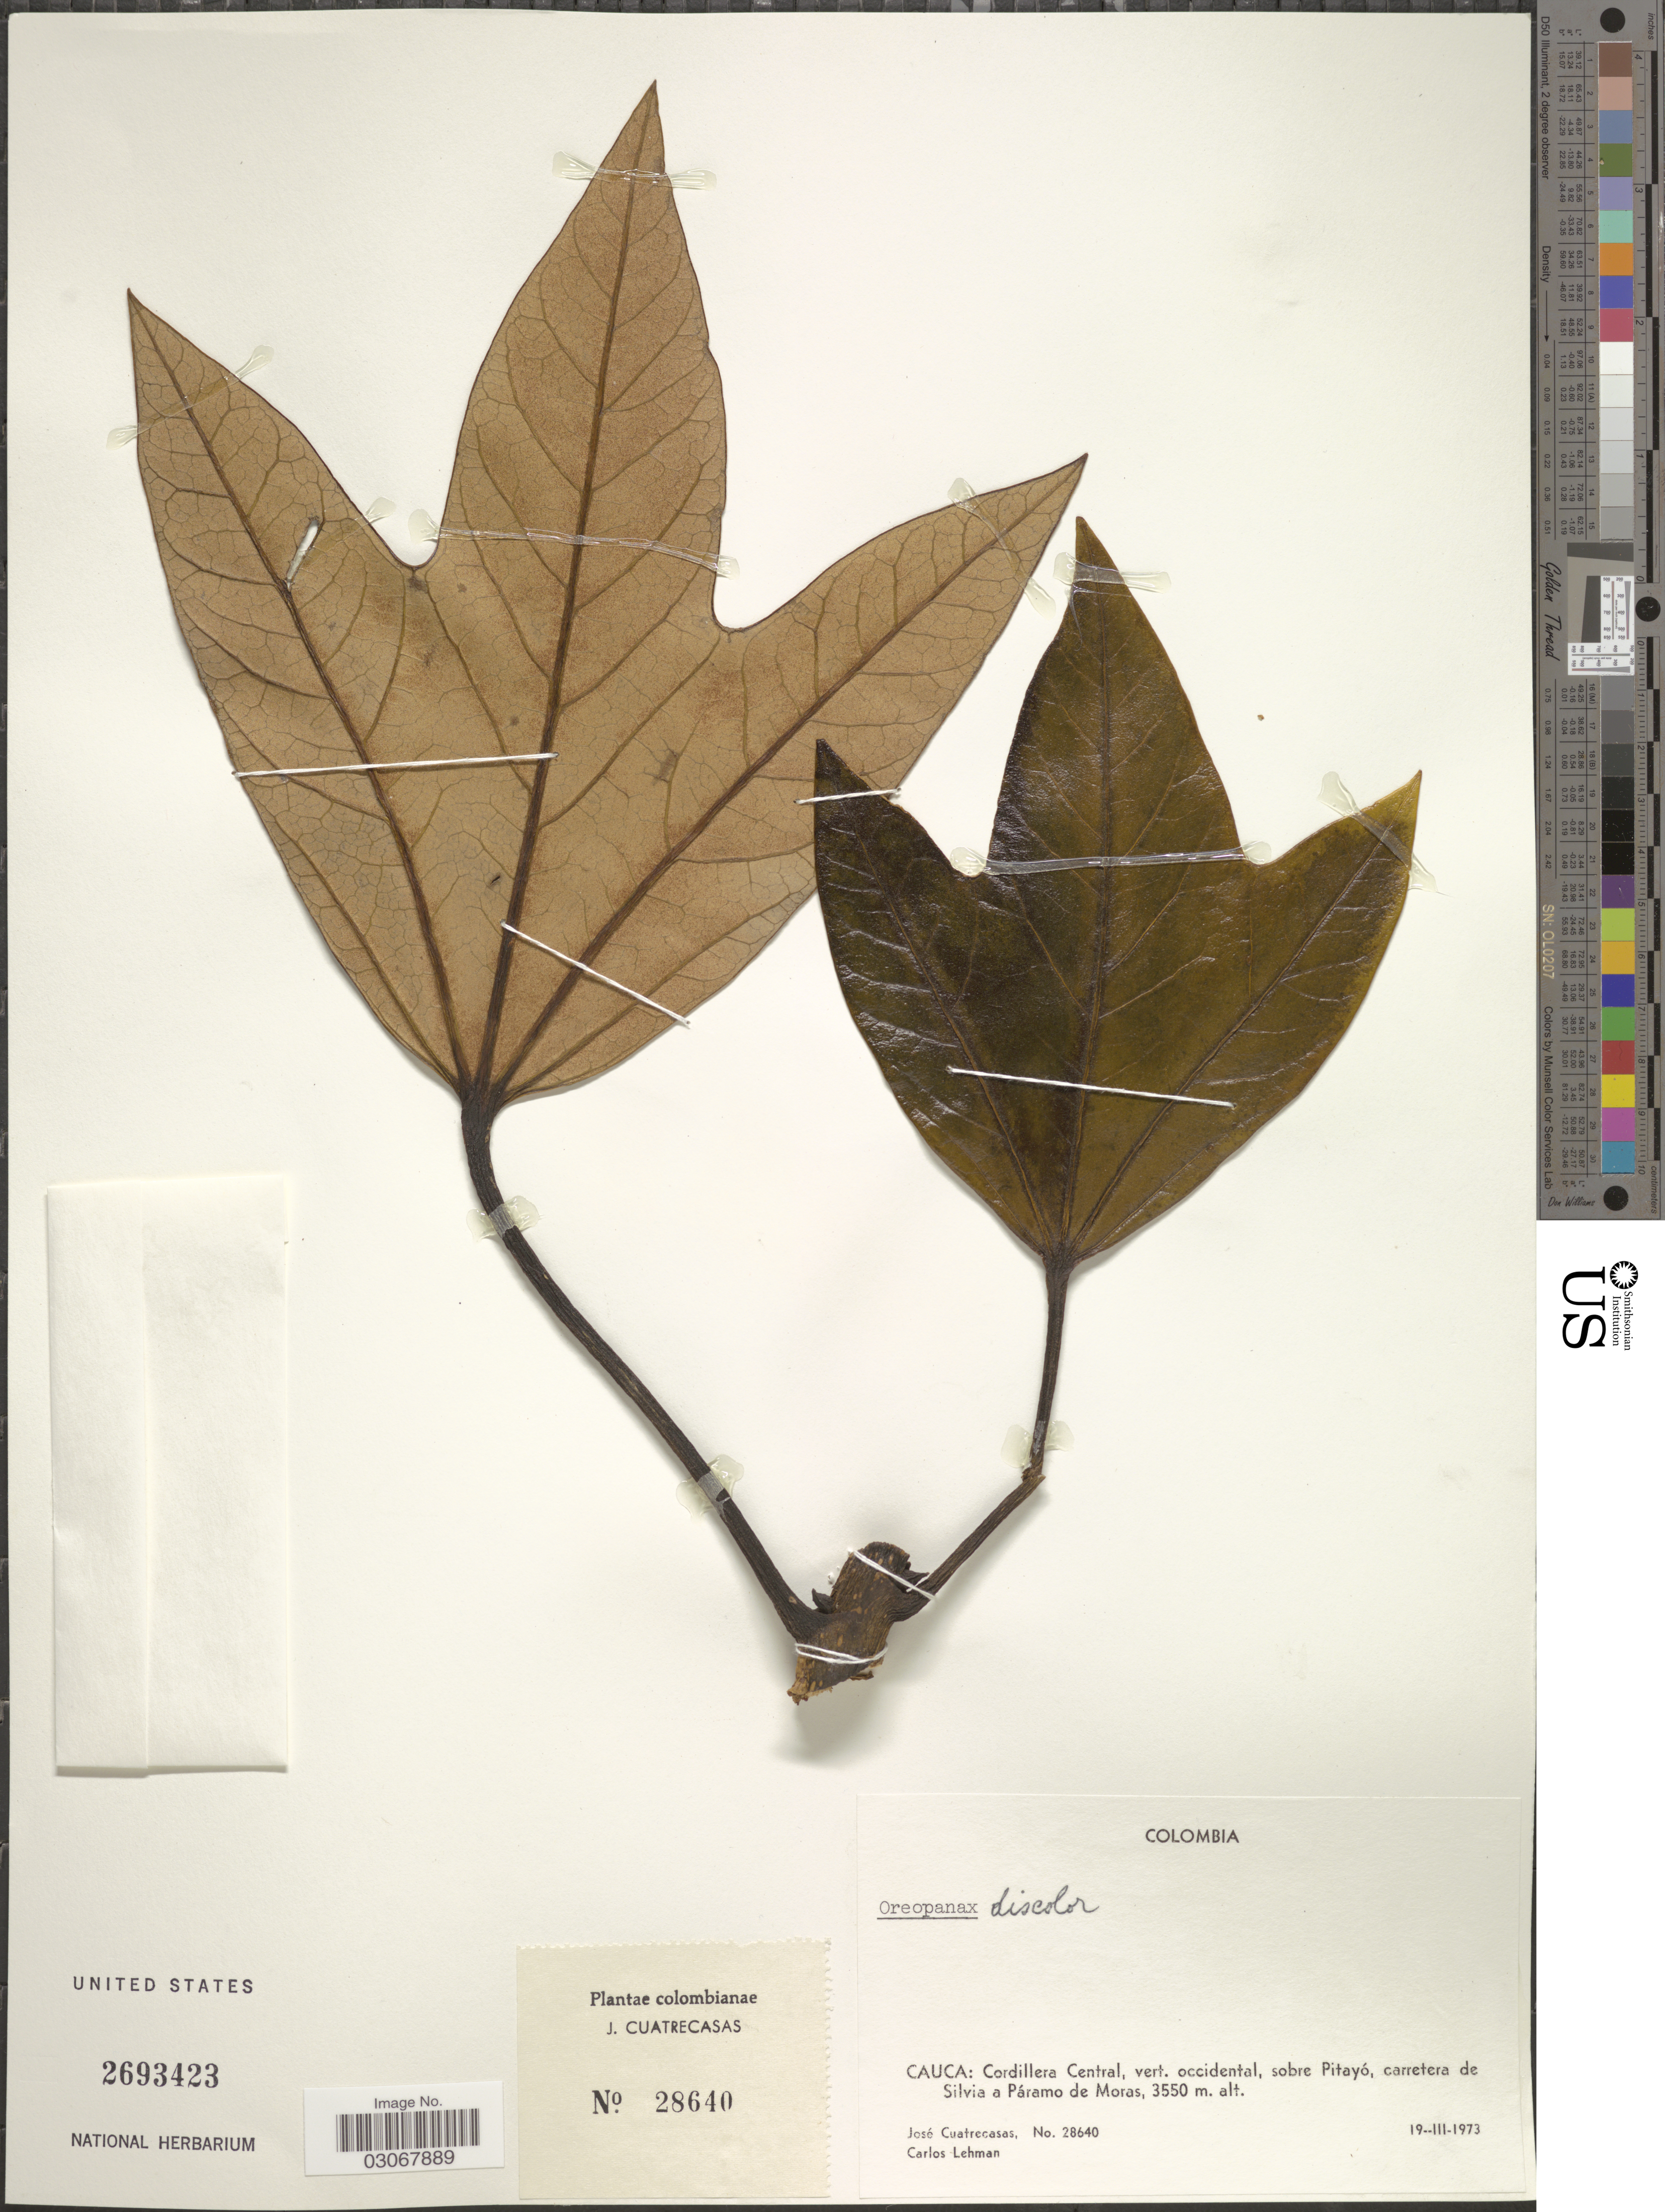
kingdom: Plantae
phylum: Tracheophyta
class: Magnoliopsida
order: Apiales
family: Araliaceae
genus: Oreopanax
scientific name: Oreopanax discolor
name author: (Kunth) Decne. & Planch.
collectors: J. Cuatrecasas & C. Lehman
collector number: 28640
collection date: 1973-03-19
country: Colombia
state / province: Cauca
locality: Cordillera Central, vert. occidental, sobre Pitayó, carretera de Silvia a Páramo de Moras.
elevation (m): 3550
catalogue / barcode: US 2693423